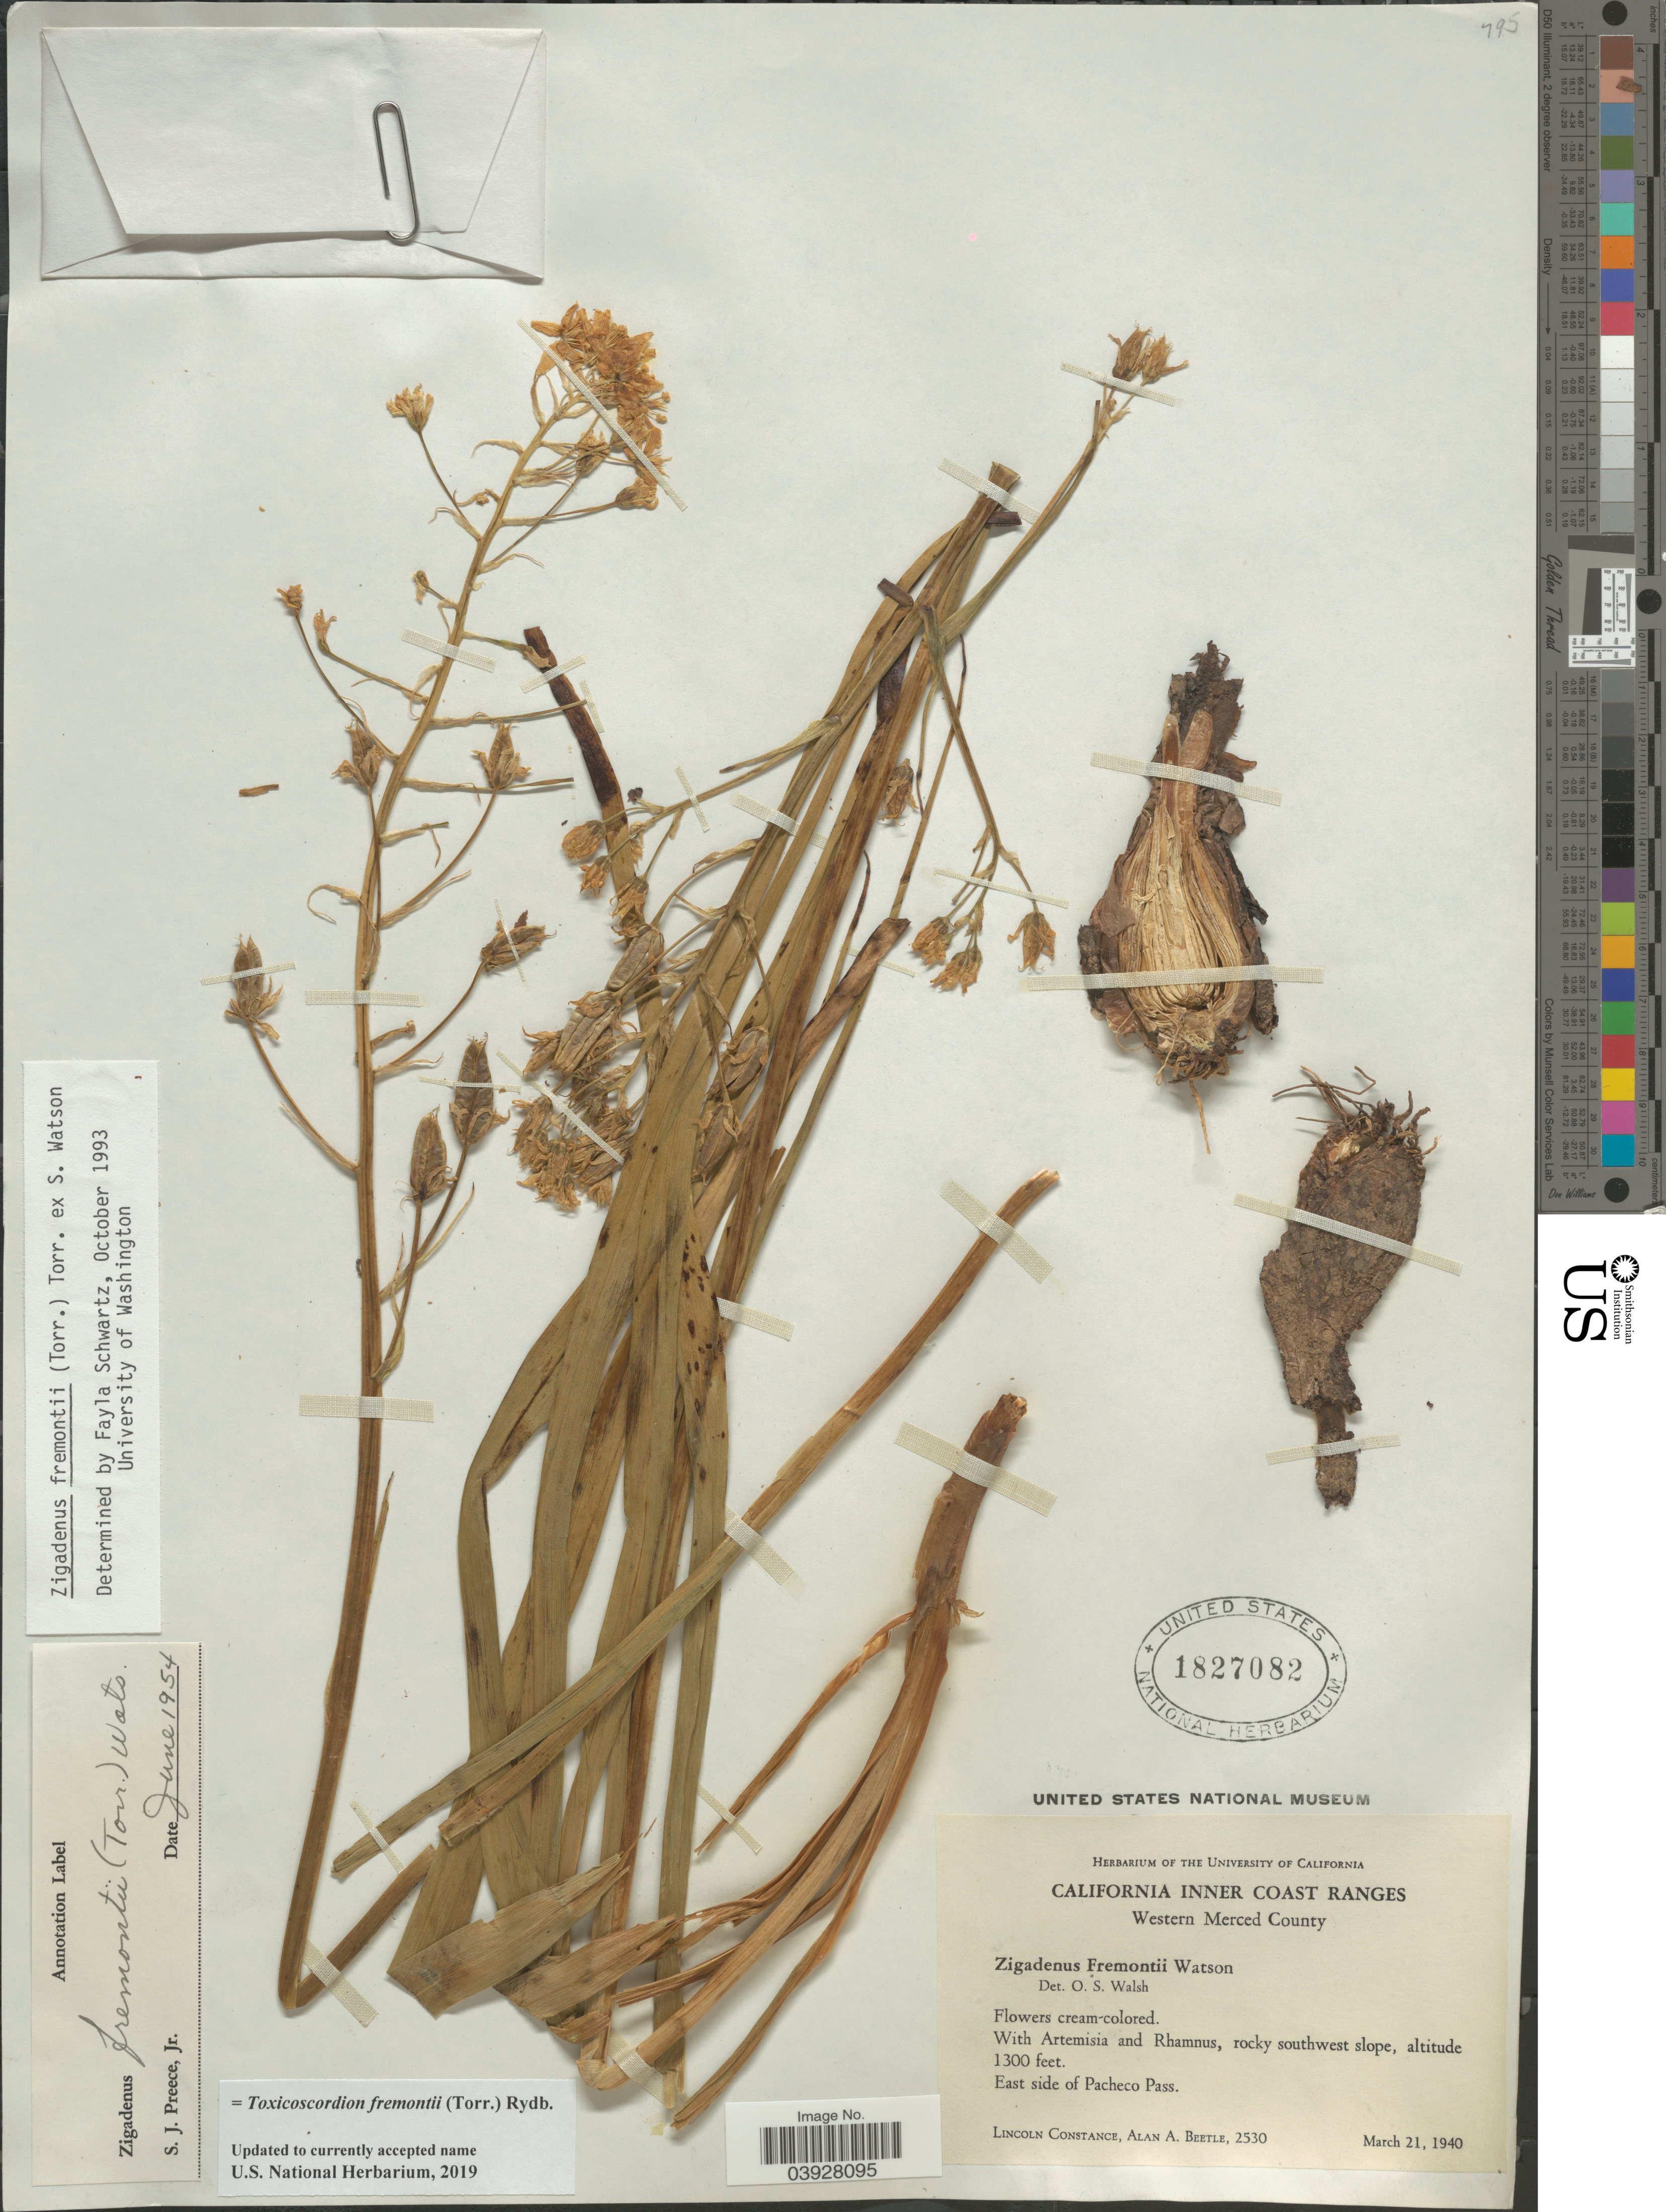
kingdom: Plantae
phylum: Tracheophyta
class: Liliopsida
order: Liliales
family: Melanthiaceae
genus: Toxicoscordion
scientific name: Toxicoscordion fremontii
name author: (Torr.) Rydb.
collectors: L. Constance & A. A. Beetle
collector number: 2530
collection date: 1940-03-21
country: United States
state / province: California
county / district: Merced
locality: California Inner Coast Ranges. Western Merced County. Rocky southwest slope. East side of Pacheco Pass.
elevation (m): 396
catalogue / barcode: US 1827082